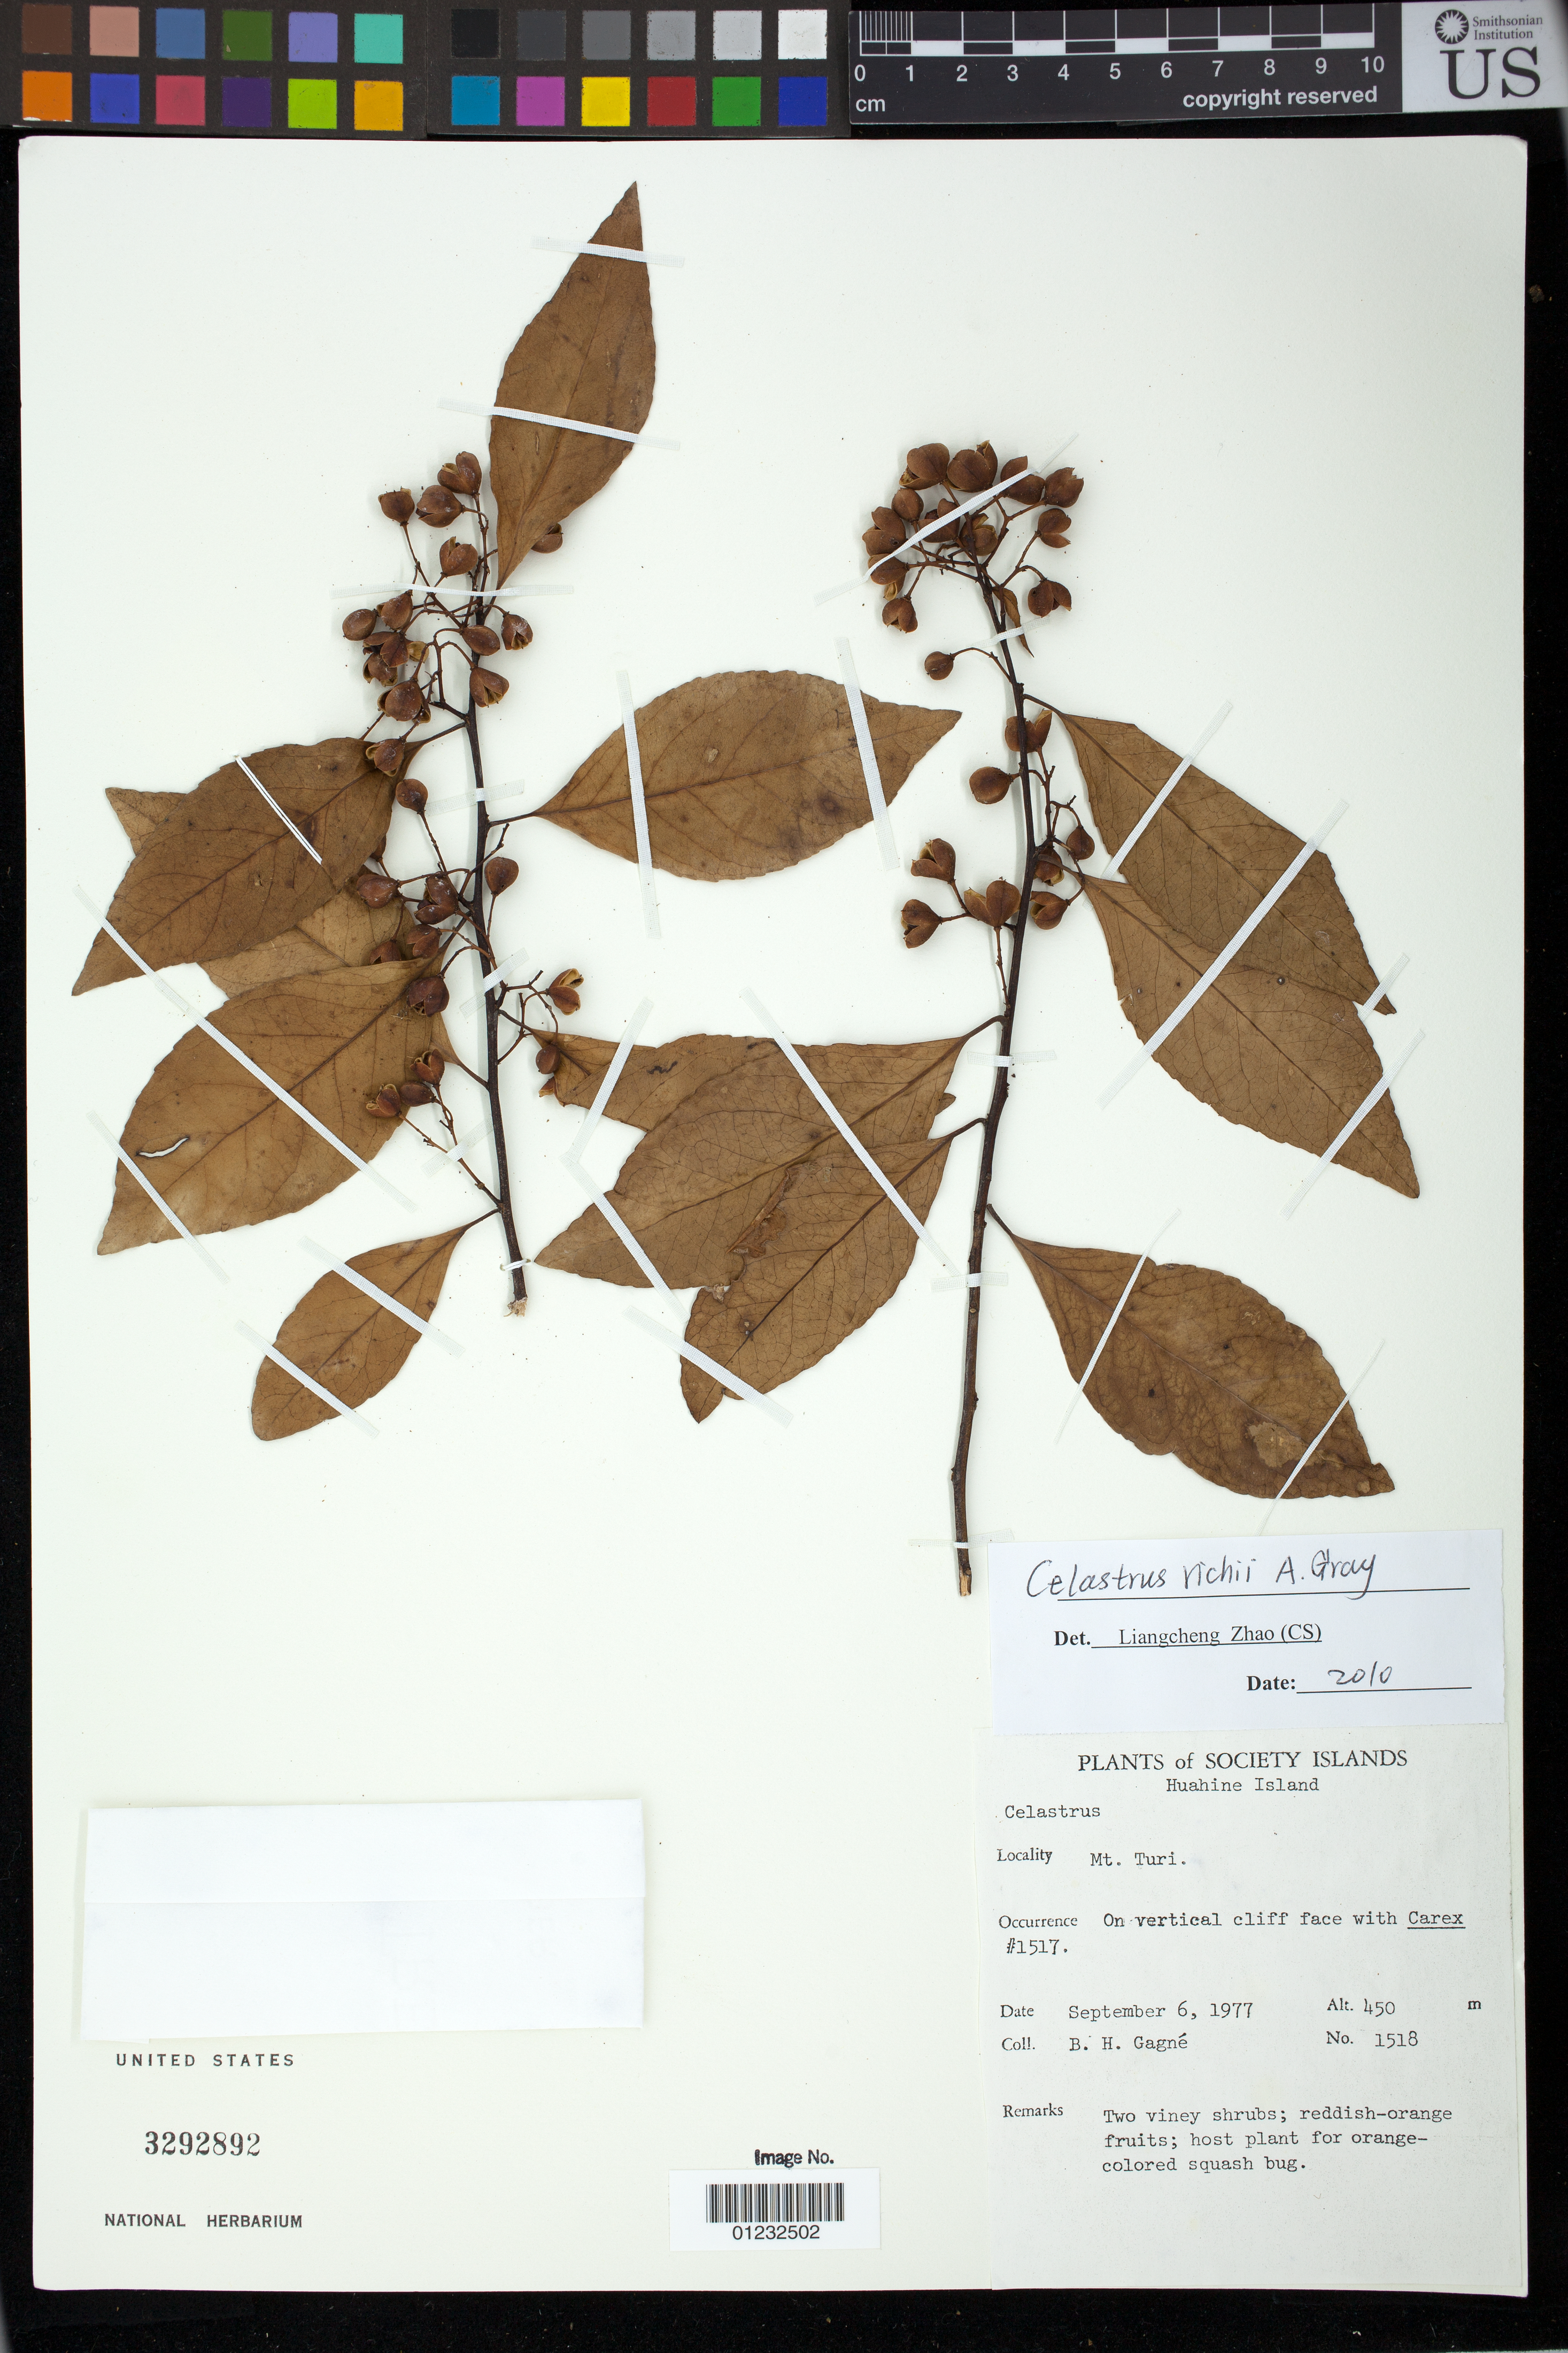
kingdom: Plantae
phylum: Tracheophyta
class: Magnoliopsida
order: Celastrales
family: Celastraceae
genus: Celastrus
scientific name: Celastrus richii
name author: A. Gray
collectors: B. H. Gagné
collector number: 1518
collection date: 1977-09-06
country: French Polynesia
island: Huahine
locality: Mt. Turi.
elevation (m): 450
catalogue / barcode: US 3292892